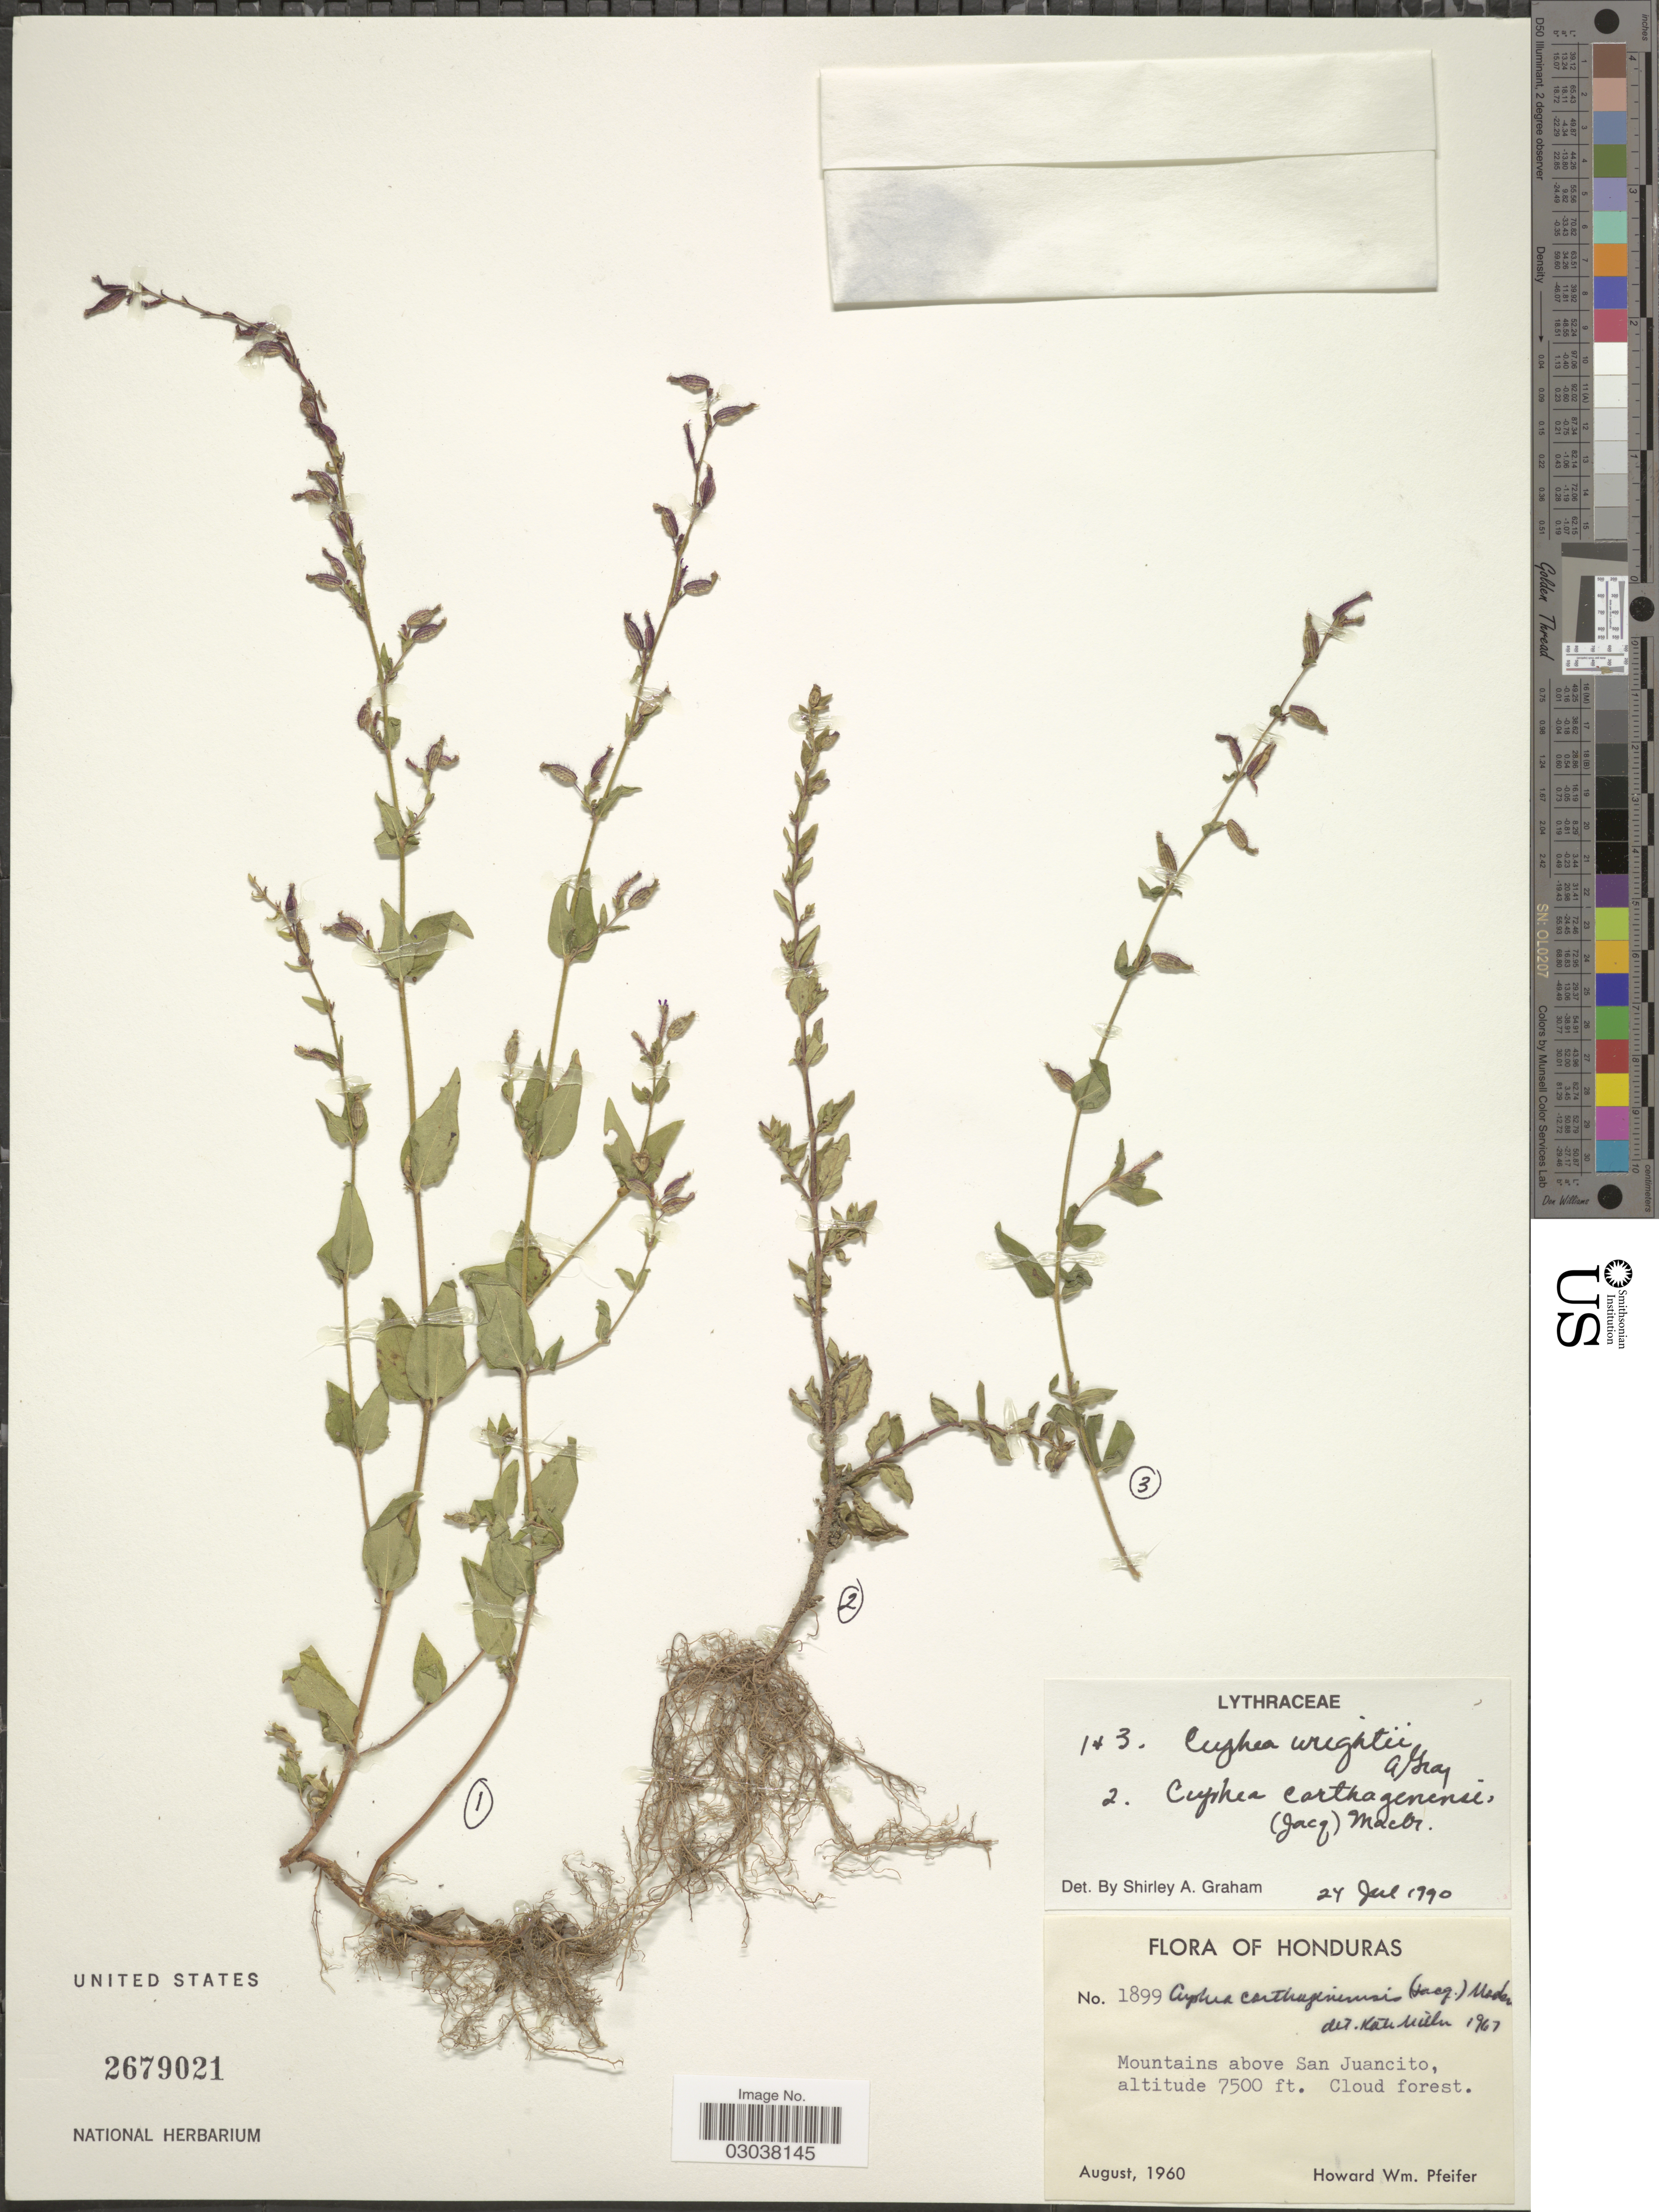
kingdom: Plantae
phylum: Tracheophyta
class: Magnoliopsida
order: Myrtales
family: Lythraceae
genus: Cuphea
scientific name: Cuphea carthagenensis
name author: (Jacq.) J.F. Macbr.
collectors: H. W. Pfeifer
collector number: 1899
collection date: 1960-08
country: Honduras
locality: Mountains above San Juancito.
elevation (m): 2286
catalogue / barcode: US 2679021